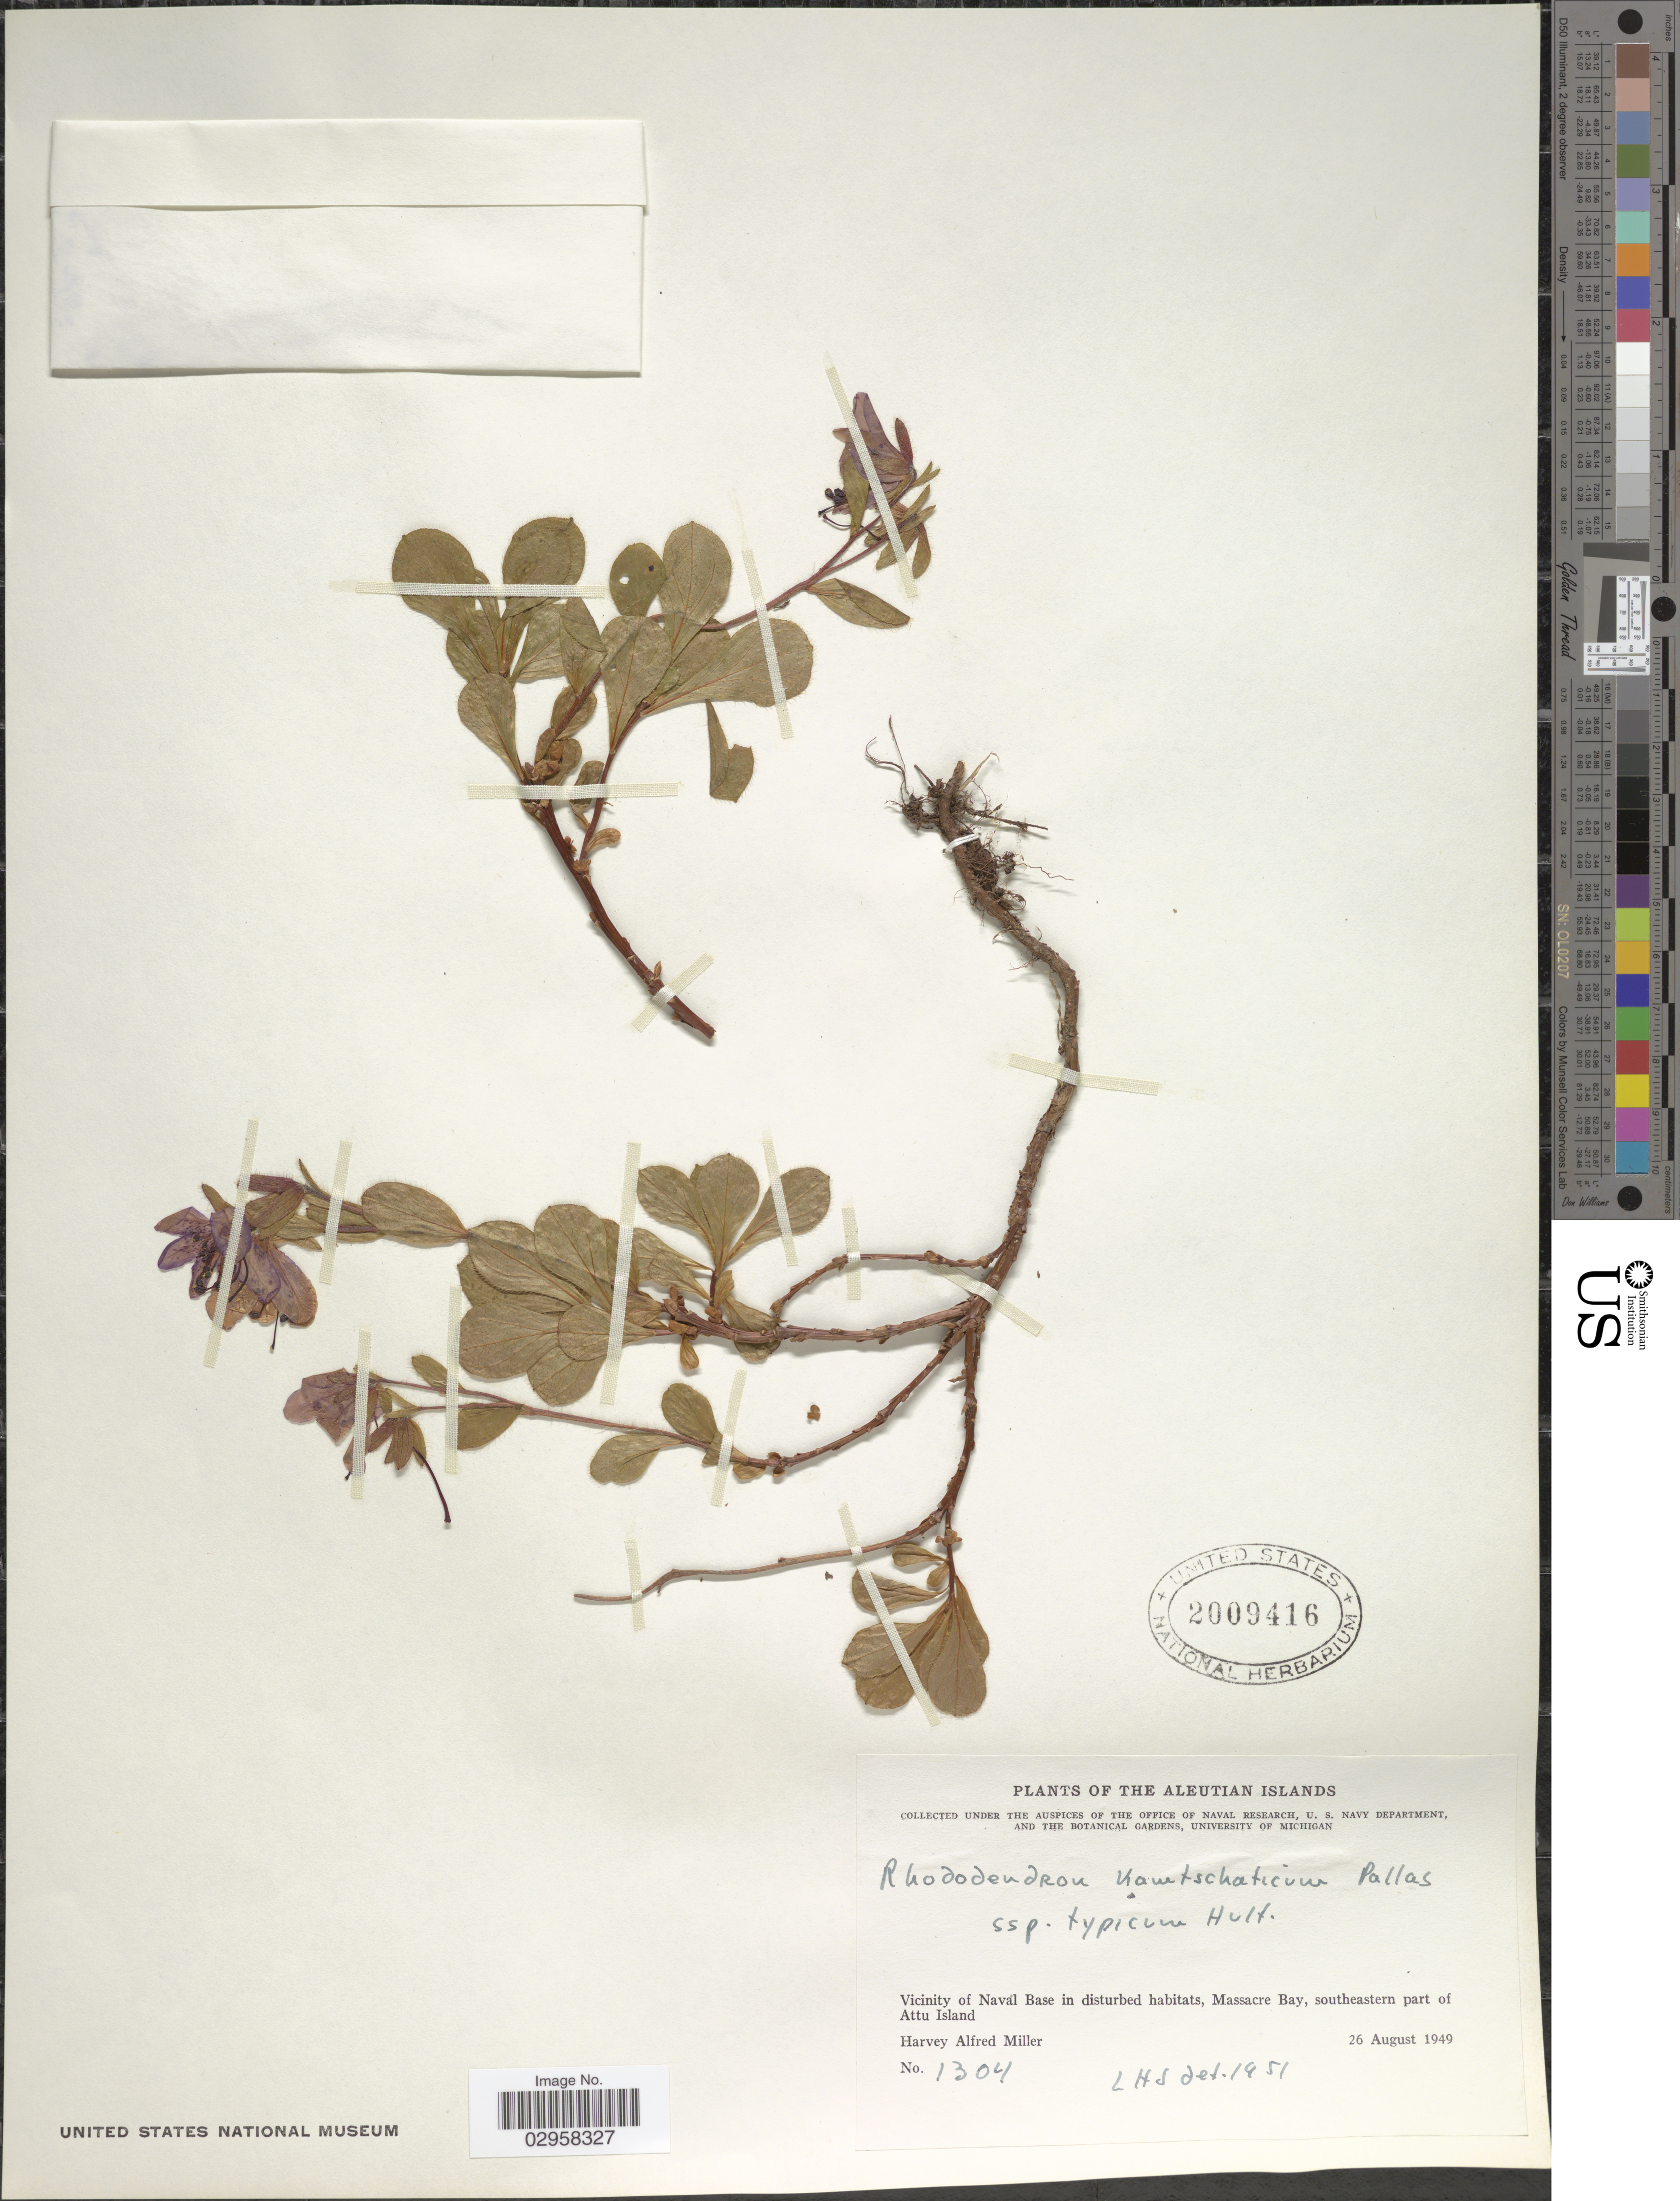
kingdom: Plantae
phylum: Tracheophyta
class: Magnoliopsida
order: Ericales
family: Ericaceae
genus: Rhododendron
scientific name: Rhododendron kamtschaticum subsp. typicum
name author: Pall.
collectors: H. A. Miller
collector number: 1304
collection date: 1949-08-26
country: United States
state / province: Alaska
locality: The Aleutian Islands. Vicinity of Naval Base in disturbed habitats, Massacre Bay, southeastern part of Attu Island.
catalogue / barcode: US 2009416